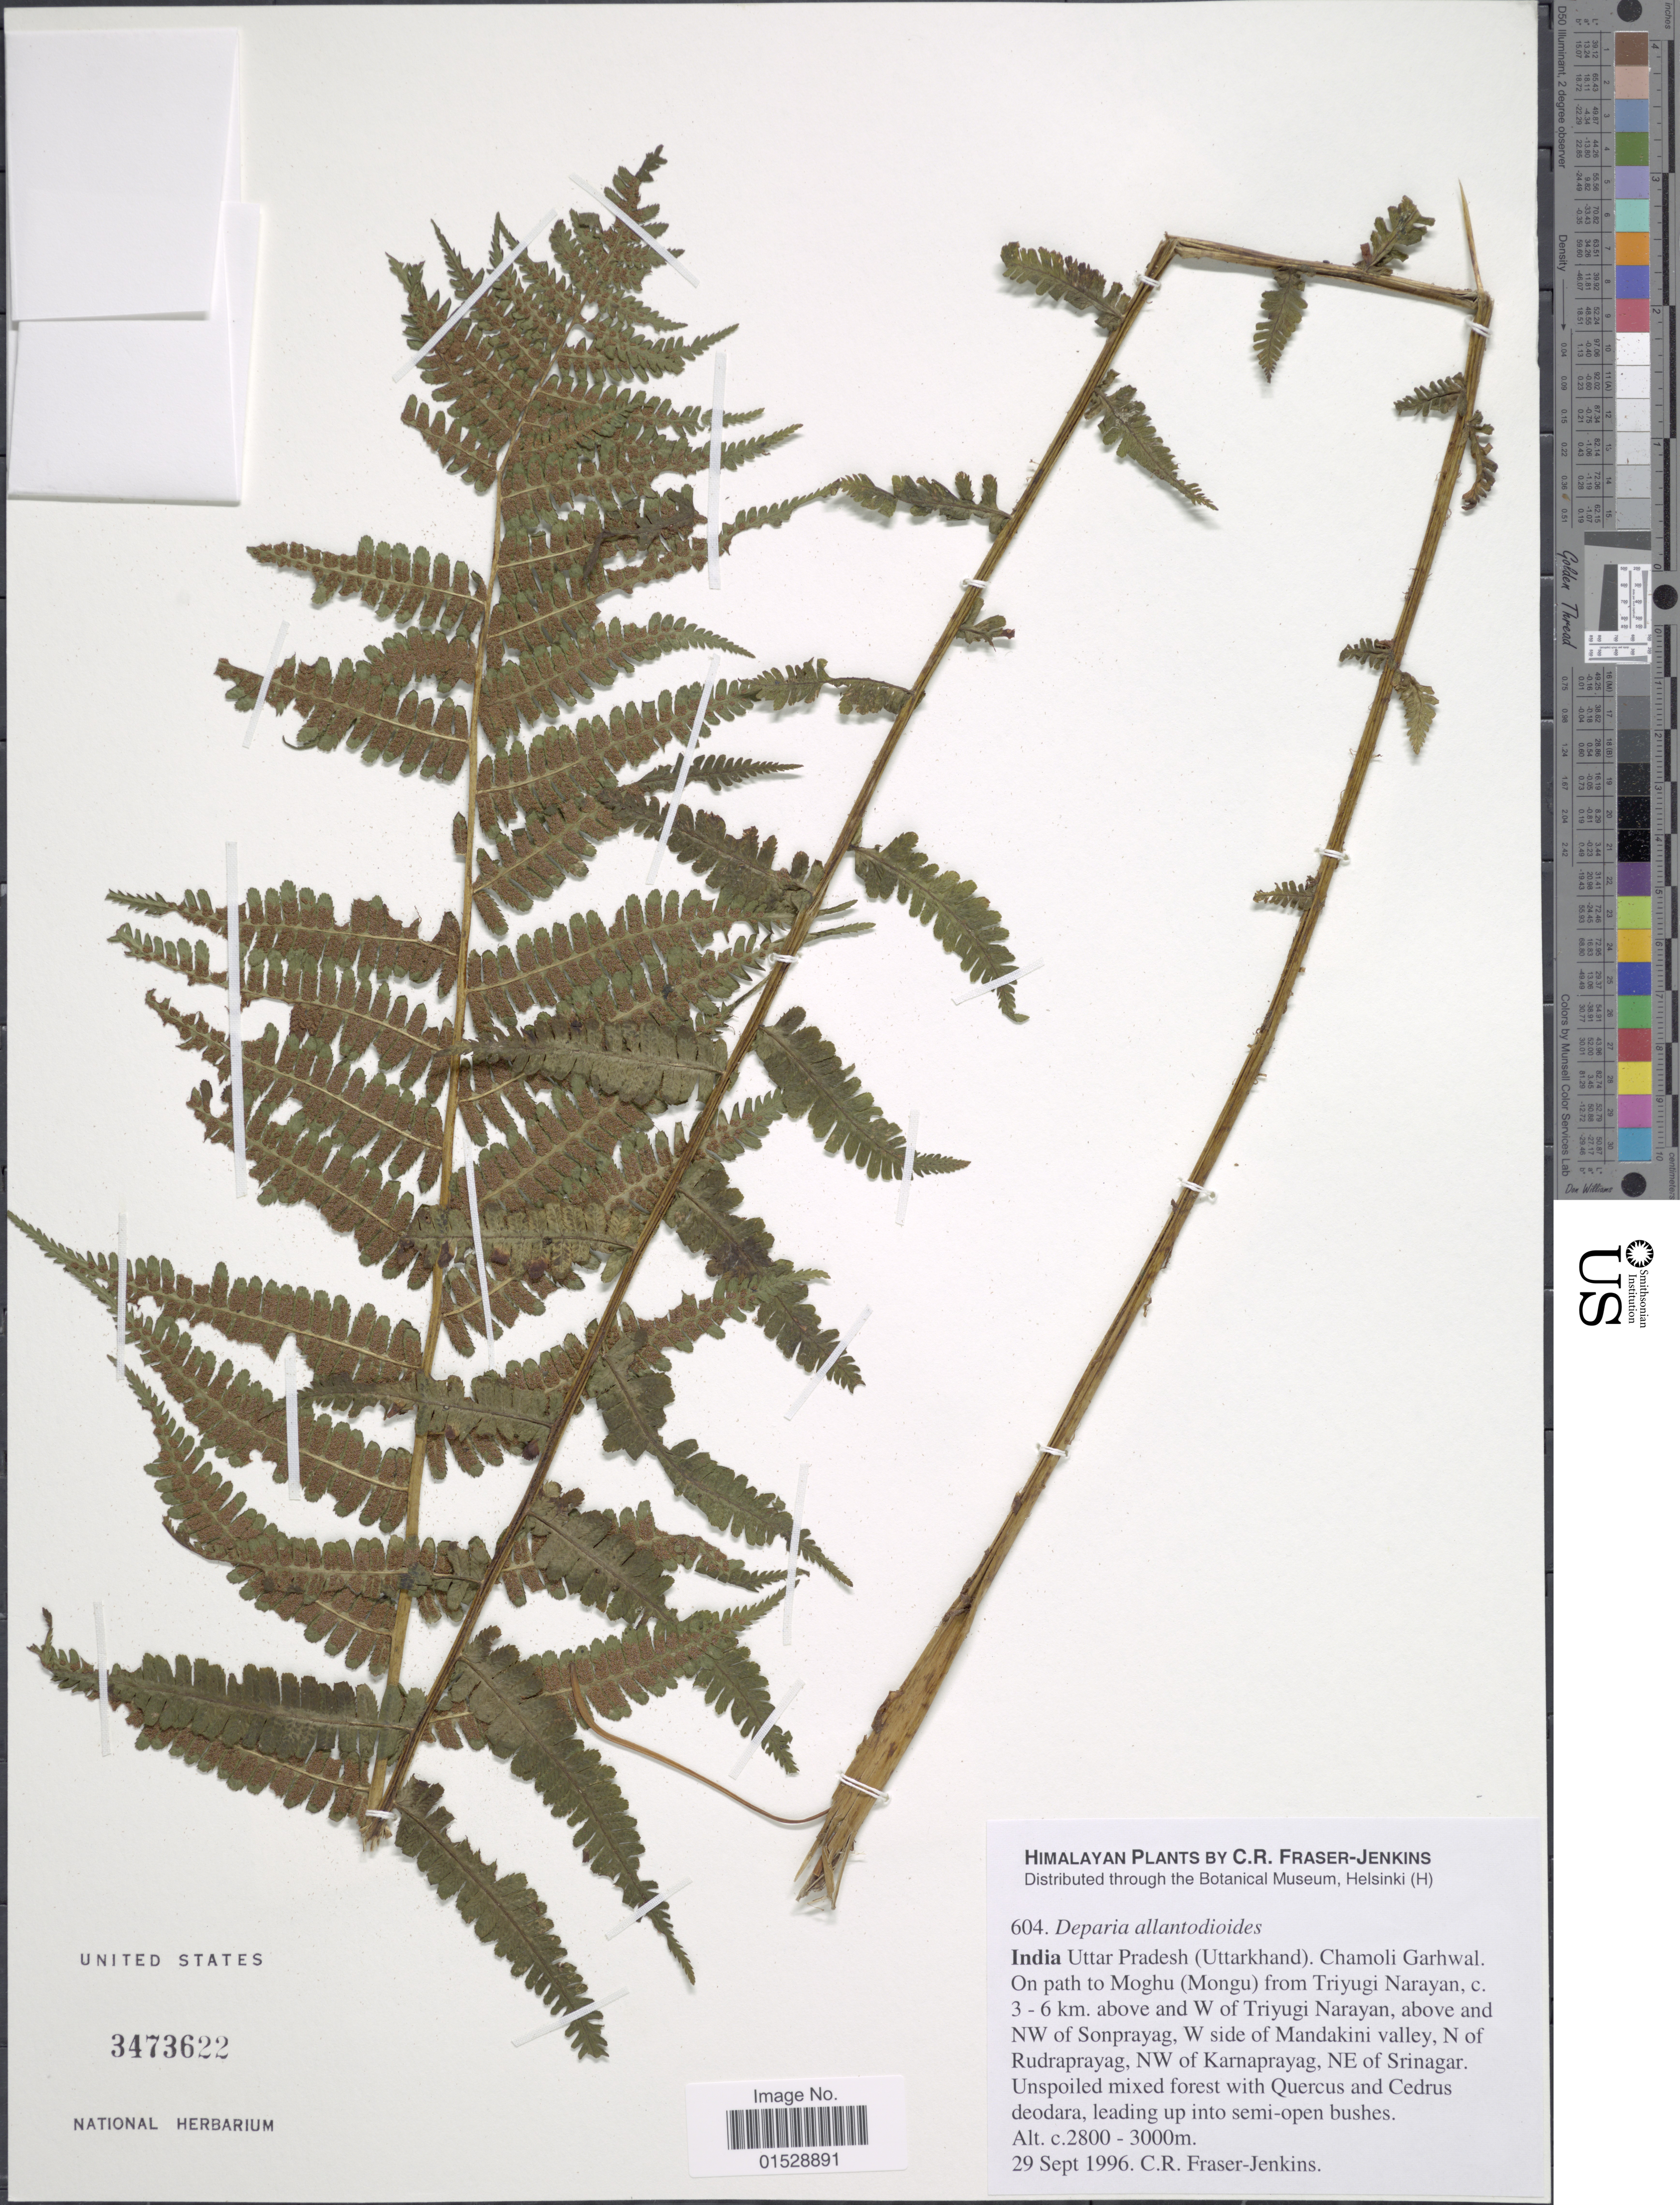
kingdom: Plantae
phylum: Tracheophyta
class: Polypodiopsida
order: Polypodiales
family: Athyriaceae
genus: Deparia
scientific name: Deparia allantodioides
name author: (Bedd.) M. Kato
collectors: C. R. Fraser-Jenkins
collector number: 604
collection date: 1996-09-29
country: India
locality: Himalaya, India, uttar Pradesh (Uttarkhand), Chamoli Garhwal, on path to Moghu (Mongu) from Triyugi Narayan, c. 3-6 km above and W of Triyugi Narayan, above and NW of Sonprayag, NW of Karnaprayag, NE of Srinagar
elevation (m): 2800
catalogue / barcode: US 3473622